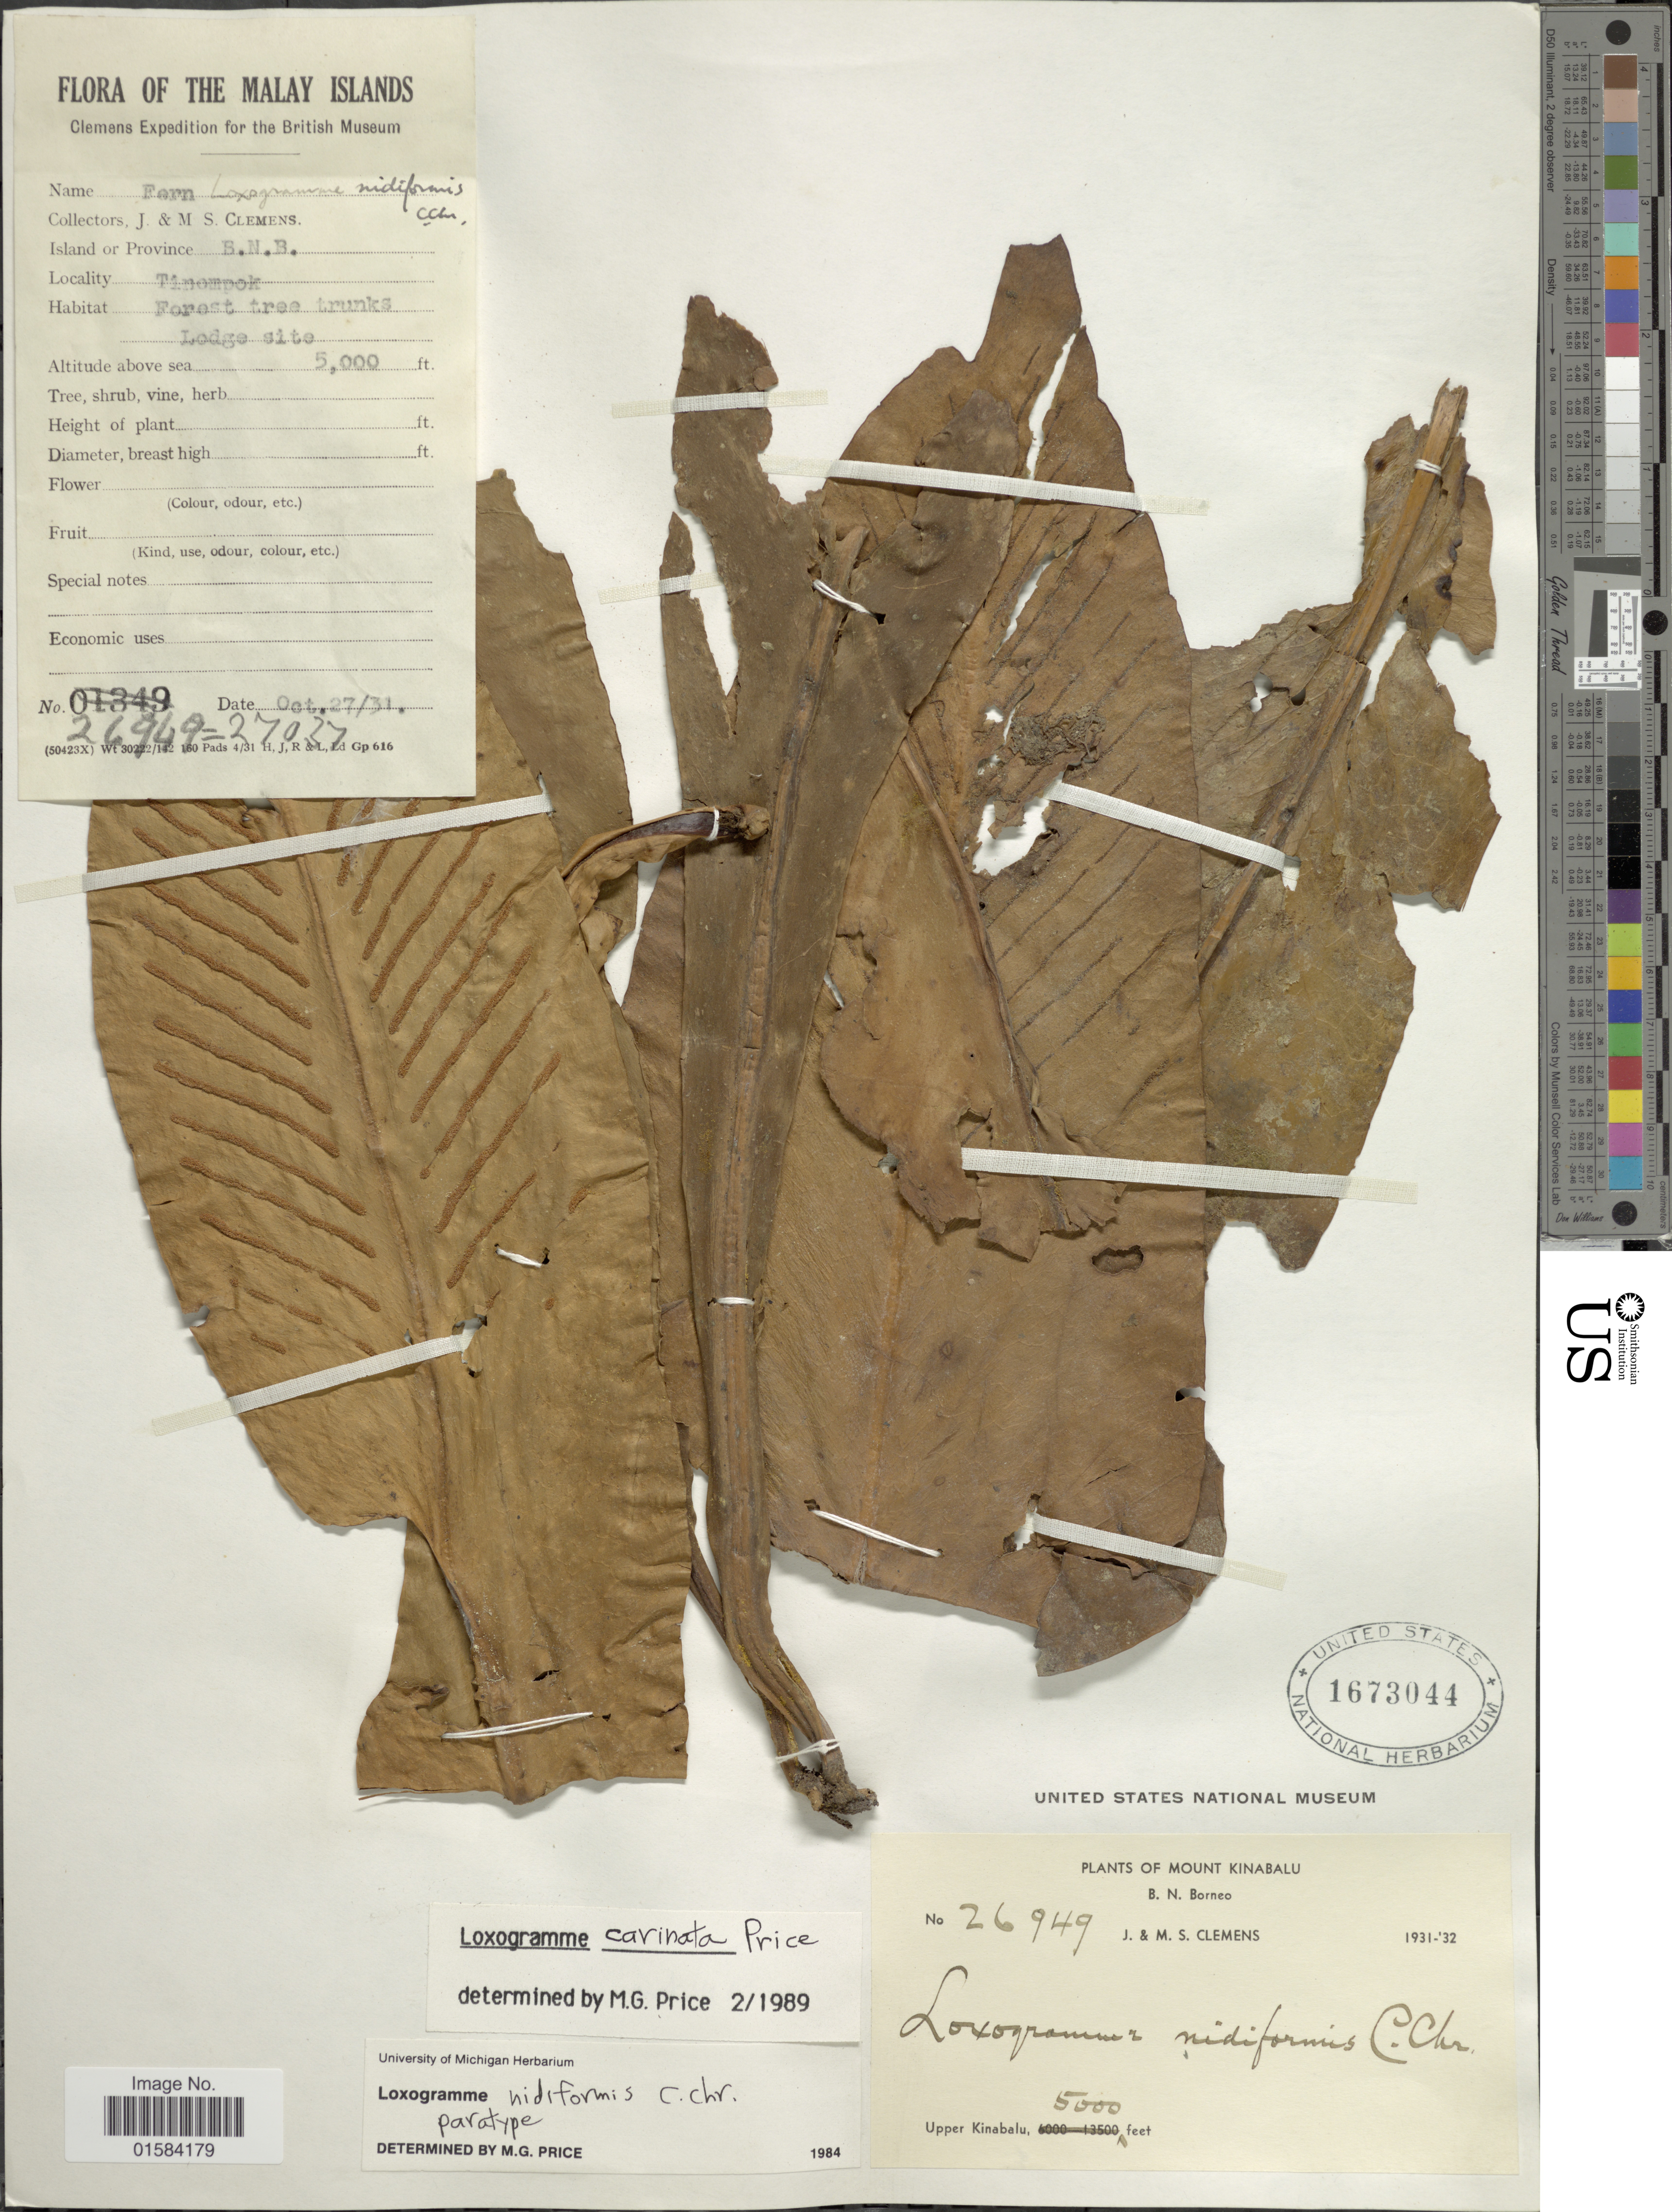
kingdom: Plantae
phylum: Tracheophyta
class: Polypodiopsida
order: Polypodiales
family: Polypodiaceae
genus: Loxogramme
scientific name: Loxogramme carinata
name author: M.G. Price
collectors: J. Clemens & M. S. Clemens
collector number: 26949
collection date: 1931-10-27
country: Malaysia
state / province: Sabah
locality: Mount Kinabalu, B.N. Borneo, Upper Kinabalu, Tenompok, The Malay Islands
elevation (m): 1524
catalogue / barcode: US 1673044